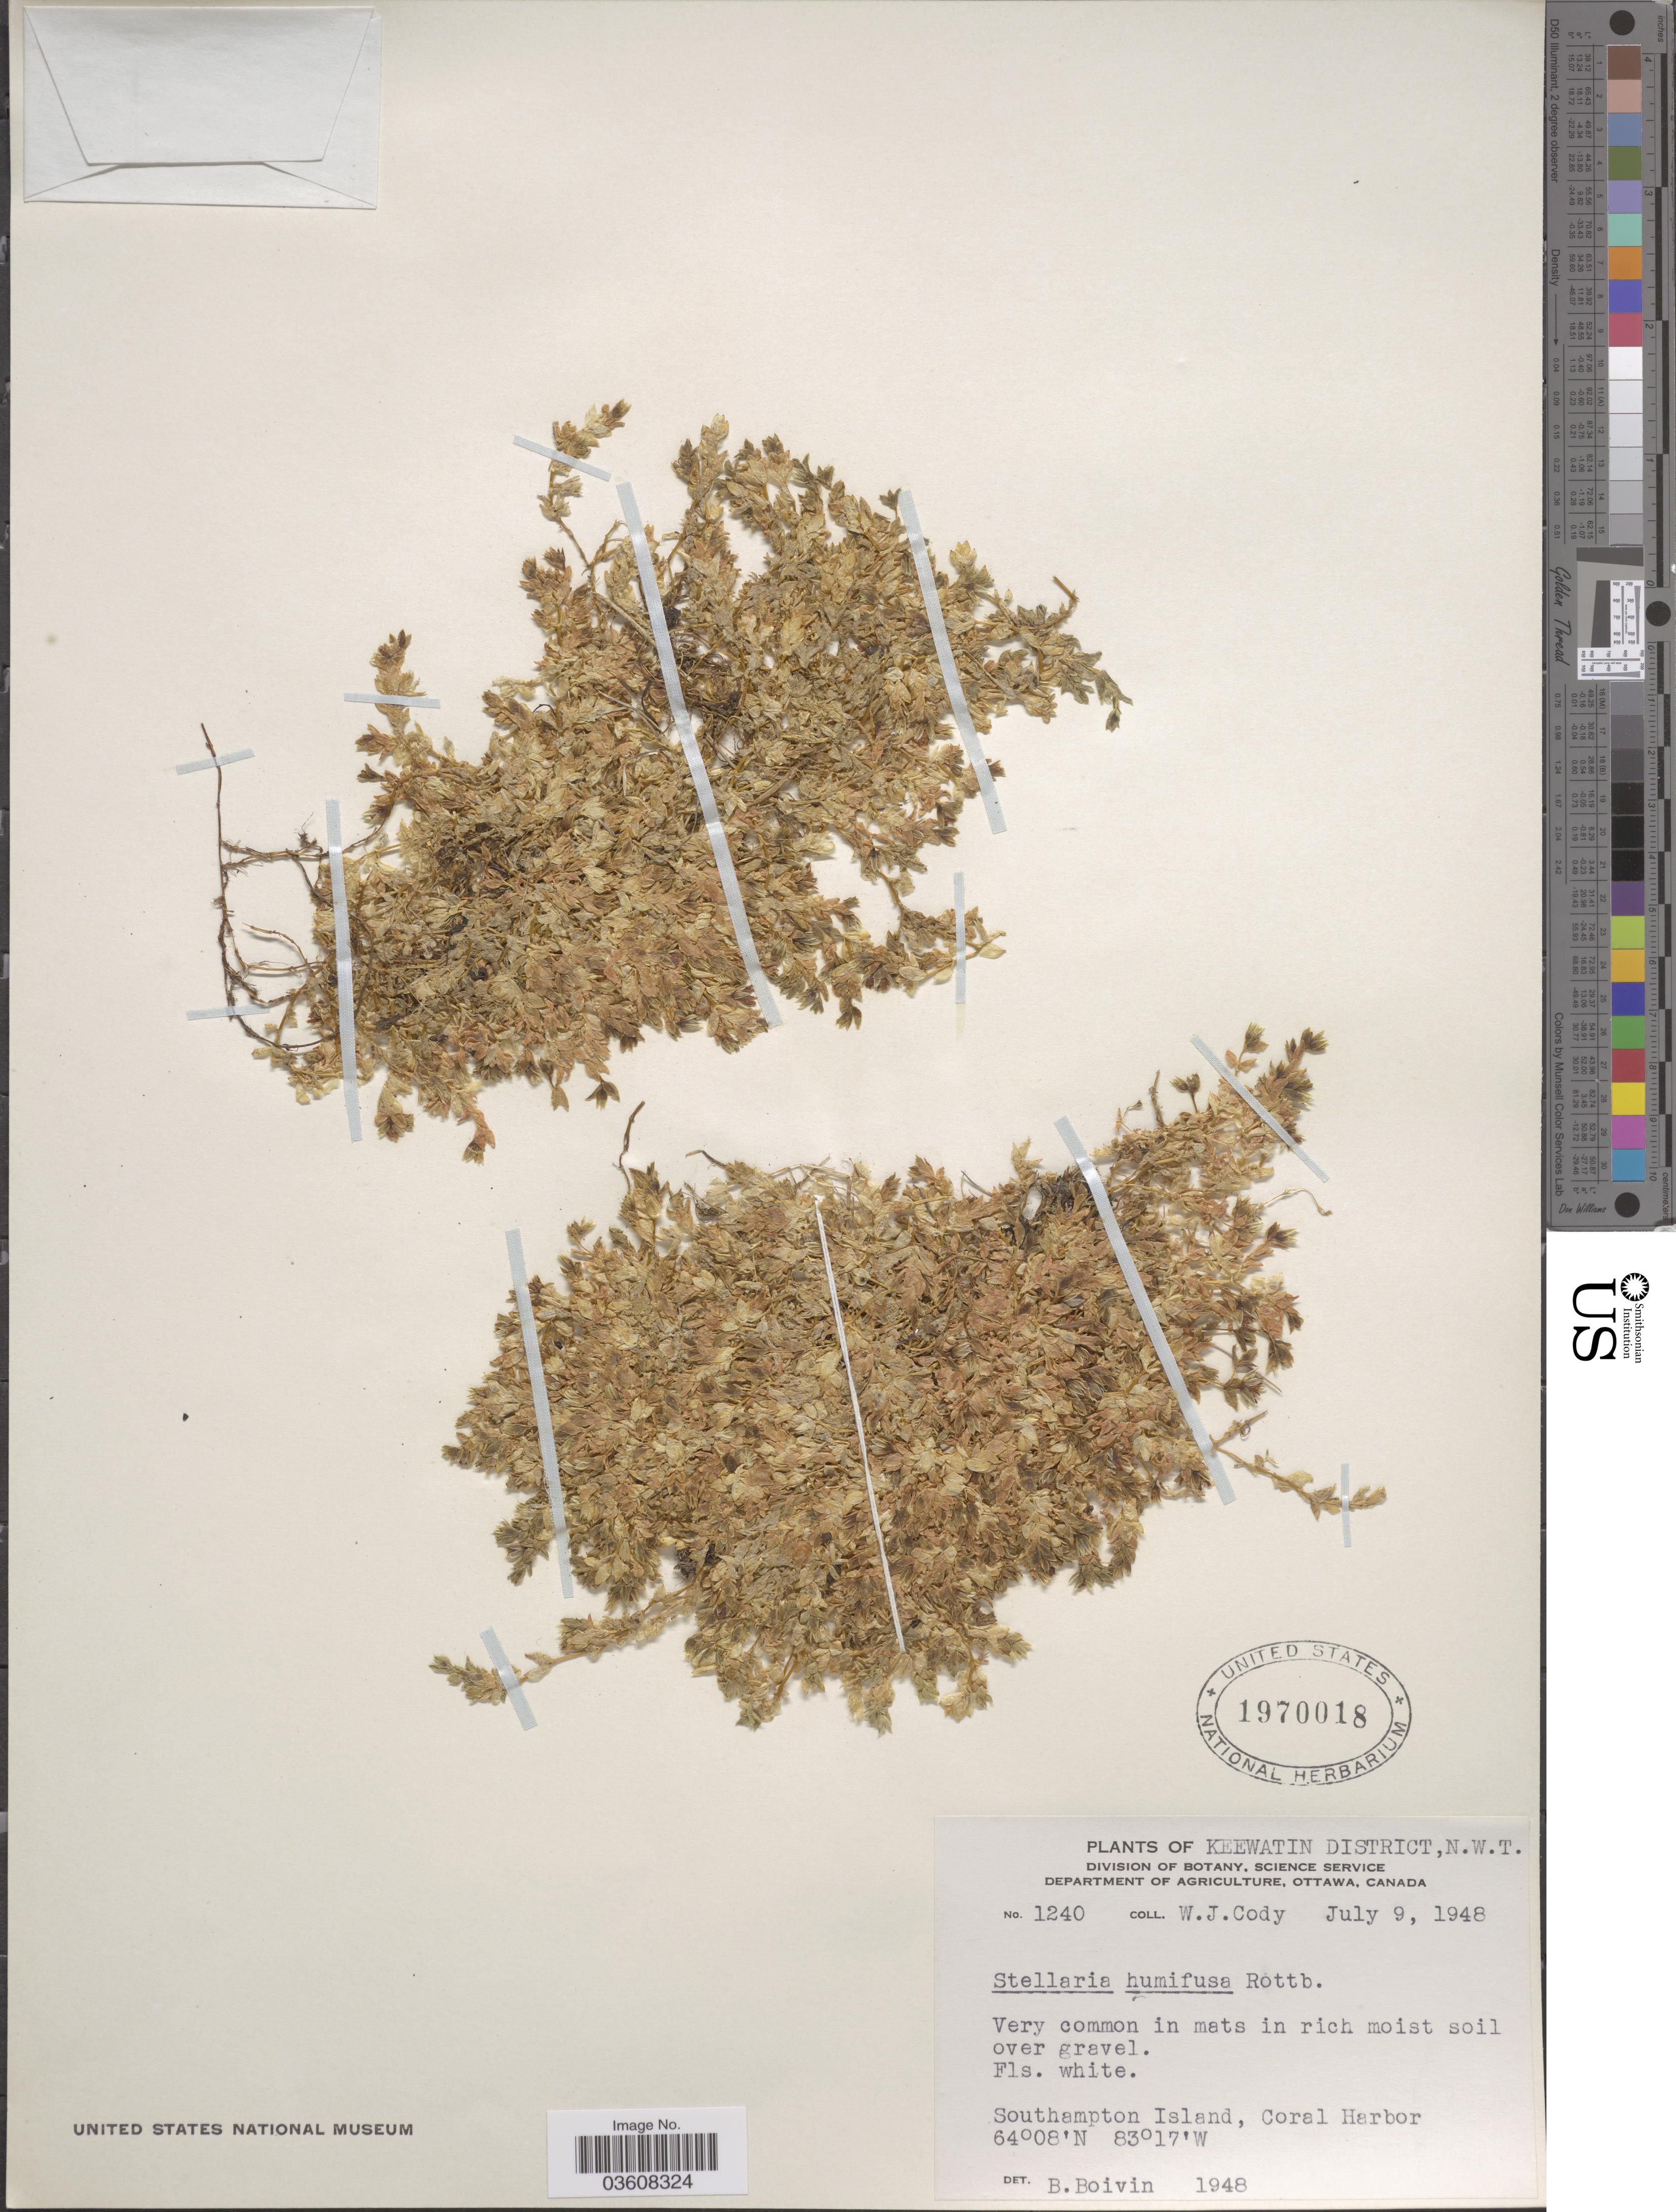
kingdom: Plantae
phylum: Tracheophyta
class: Magnoliopsida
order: Caryophyllales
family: Caryophyllaceae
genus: Stellaria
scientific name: Stellaria humifusa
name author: Rottb.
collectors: W. Cody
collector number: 1240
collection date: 1948-07-09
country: Canada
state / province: Northwest Territories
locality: Keewatin District, N.W.T. Southampton Island, Coral Harbor.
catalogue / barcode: US 1970018